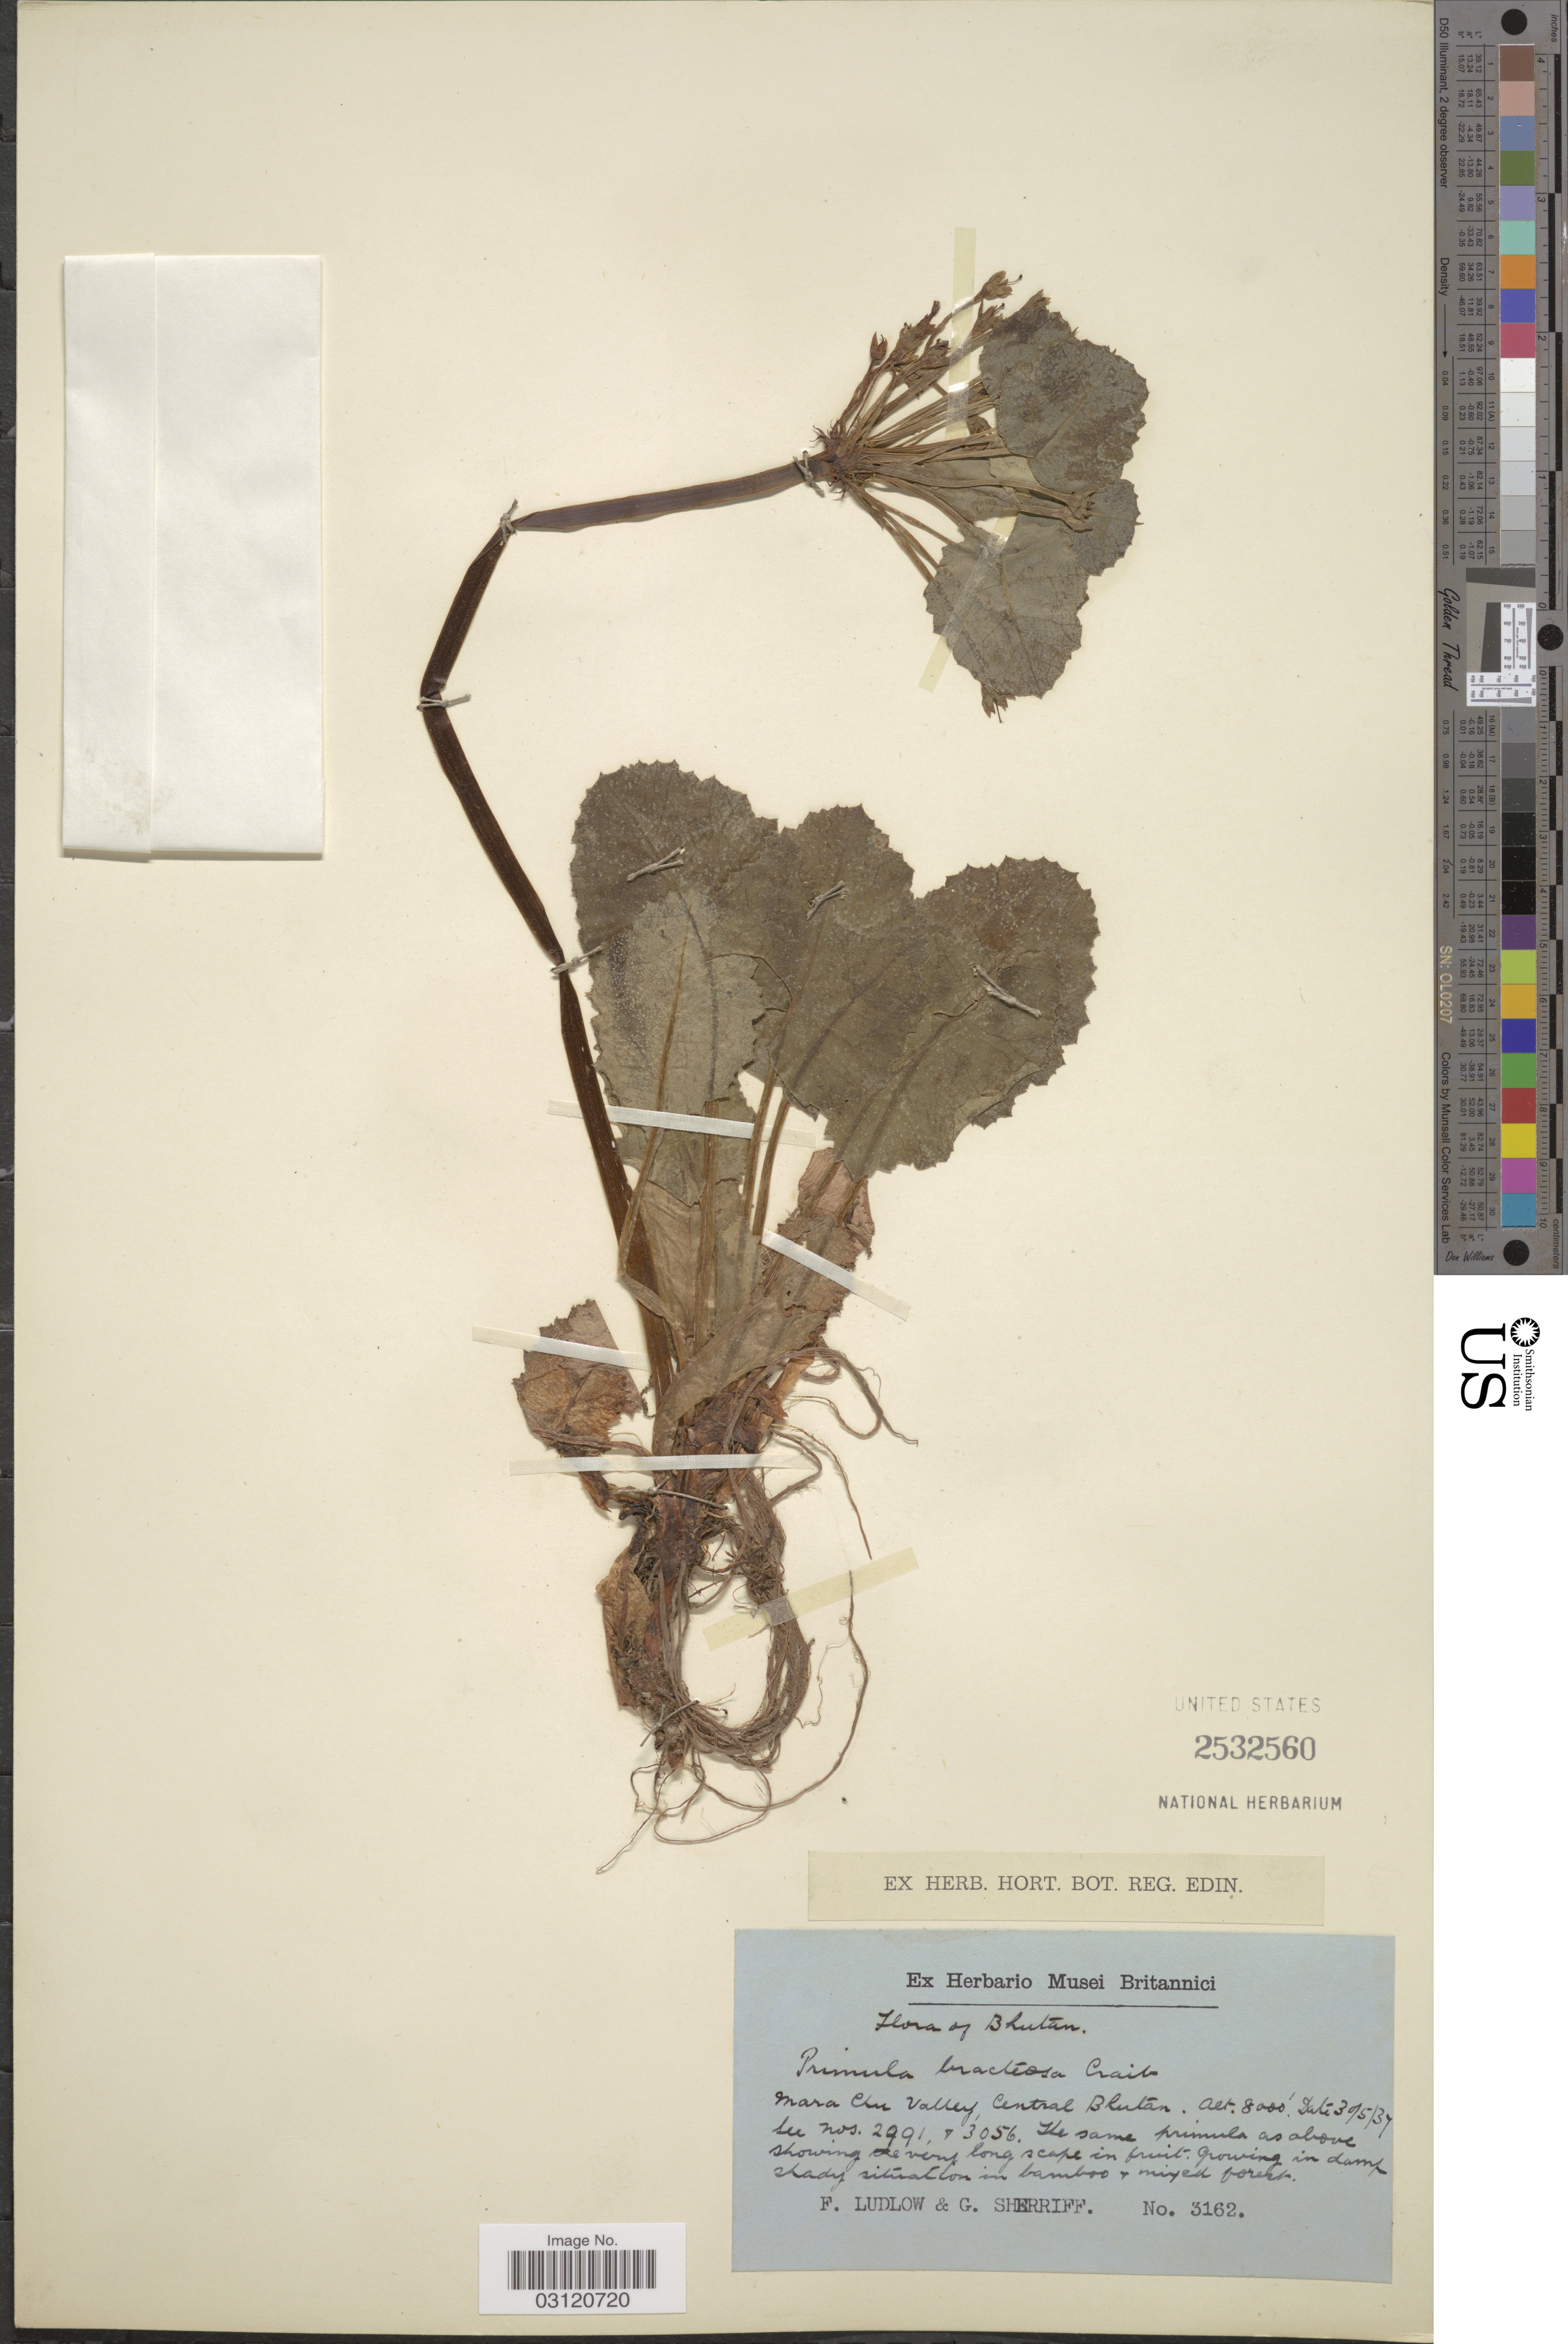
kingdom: Plantae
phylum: Tracheophyta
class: Magnoliopsida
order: Ericales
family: Primulaceae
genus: Primula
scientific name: Primula bracteosa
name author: Craib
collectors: F. Ludlow & G. Sherriff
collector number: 3162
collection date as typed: Transcribed d/m/y: 30/5/37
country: Bhutan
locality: Mara Chu Valley, Central Bhutan.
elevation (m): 2438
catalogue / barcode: US 2532560